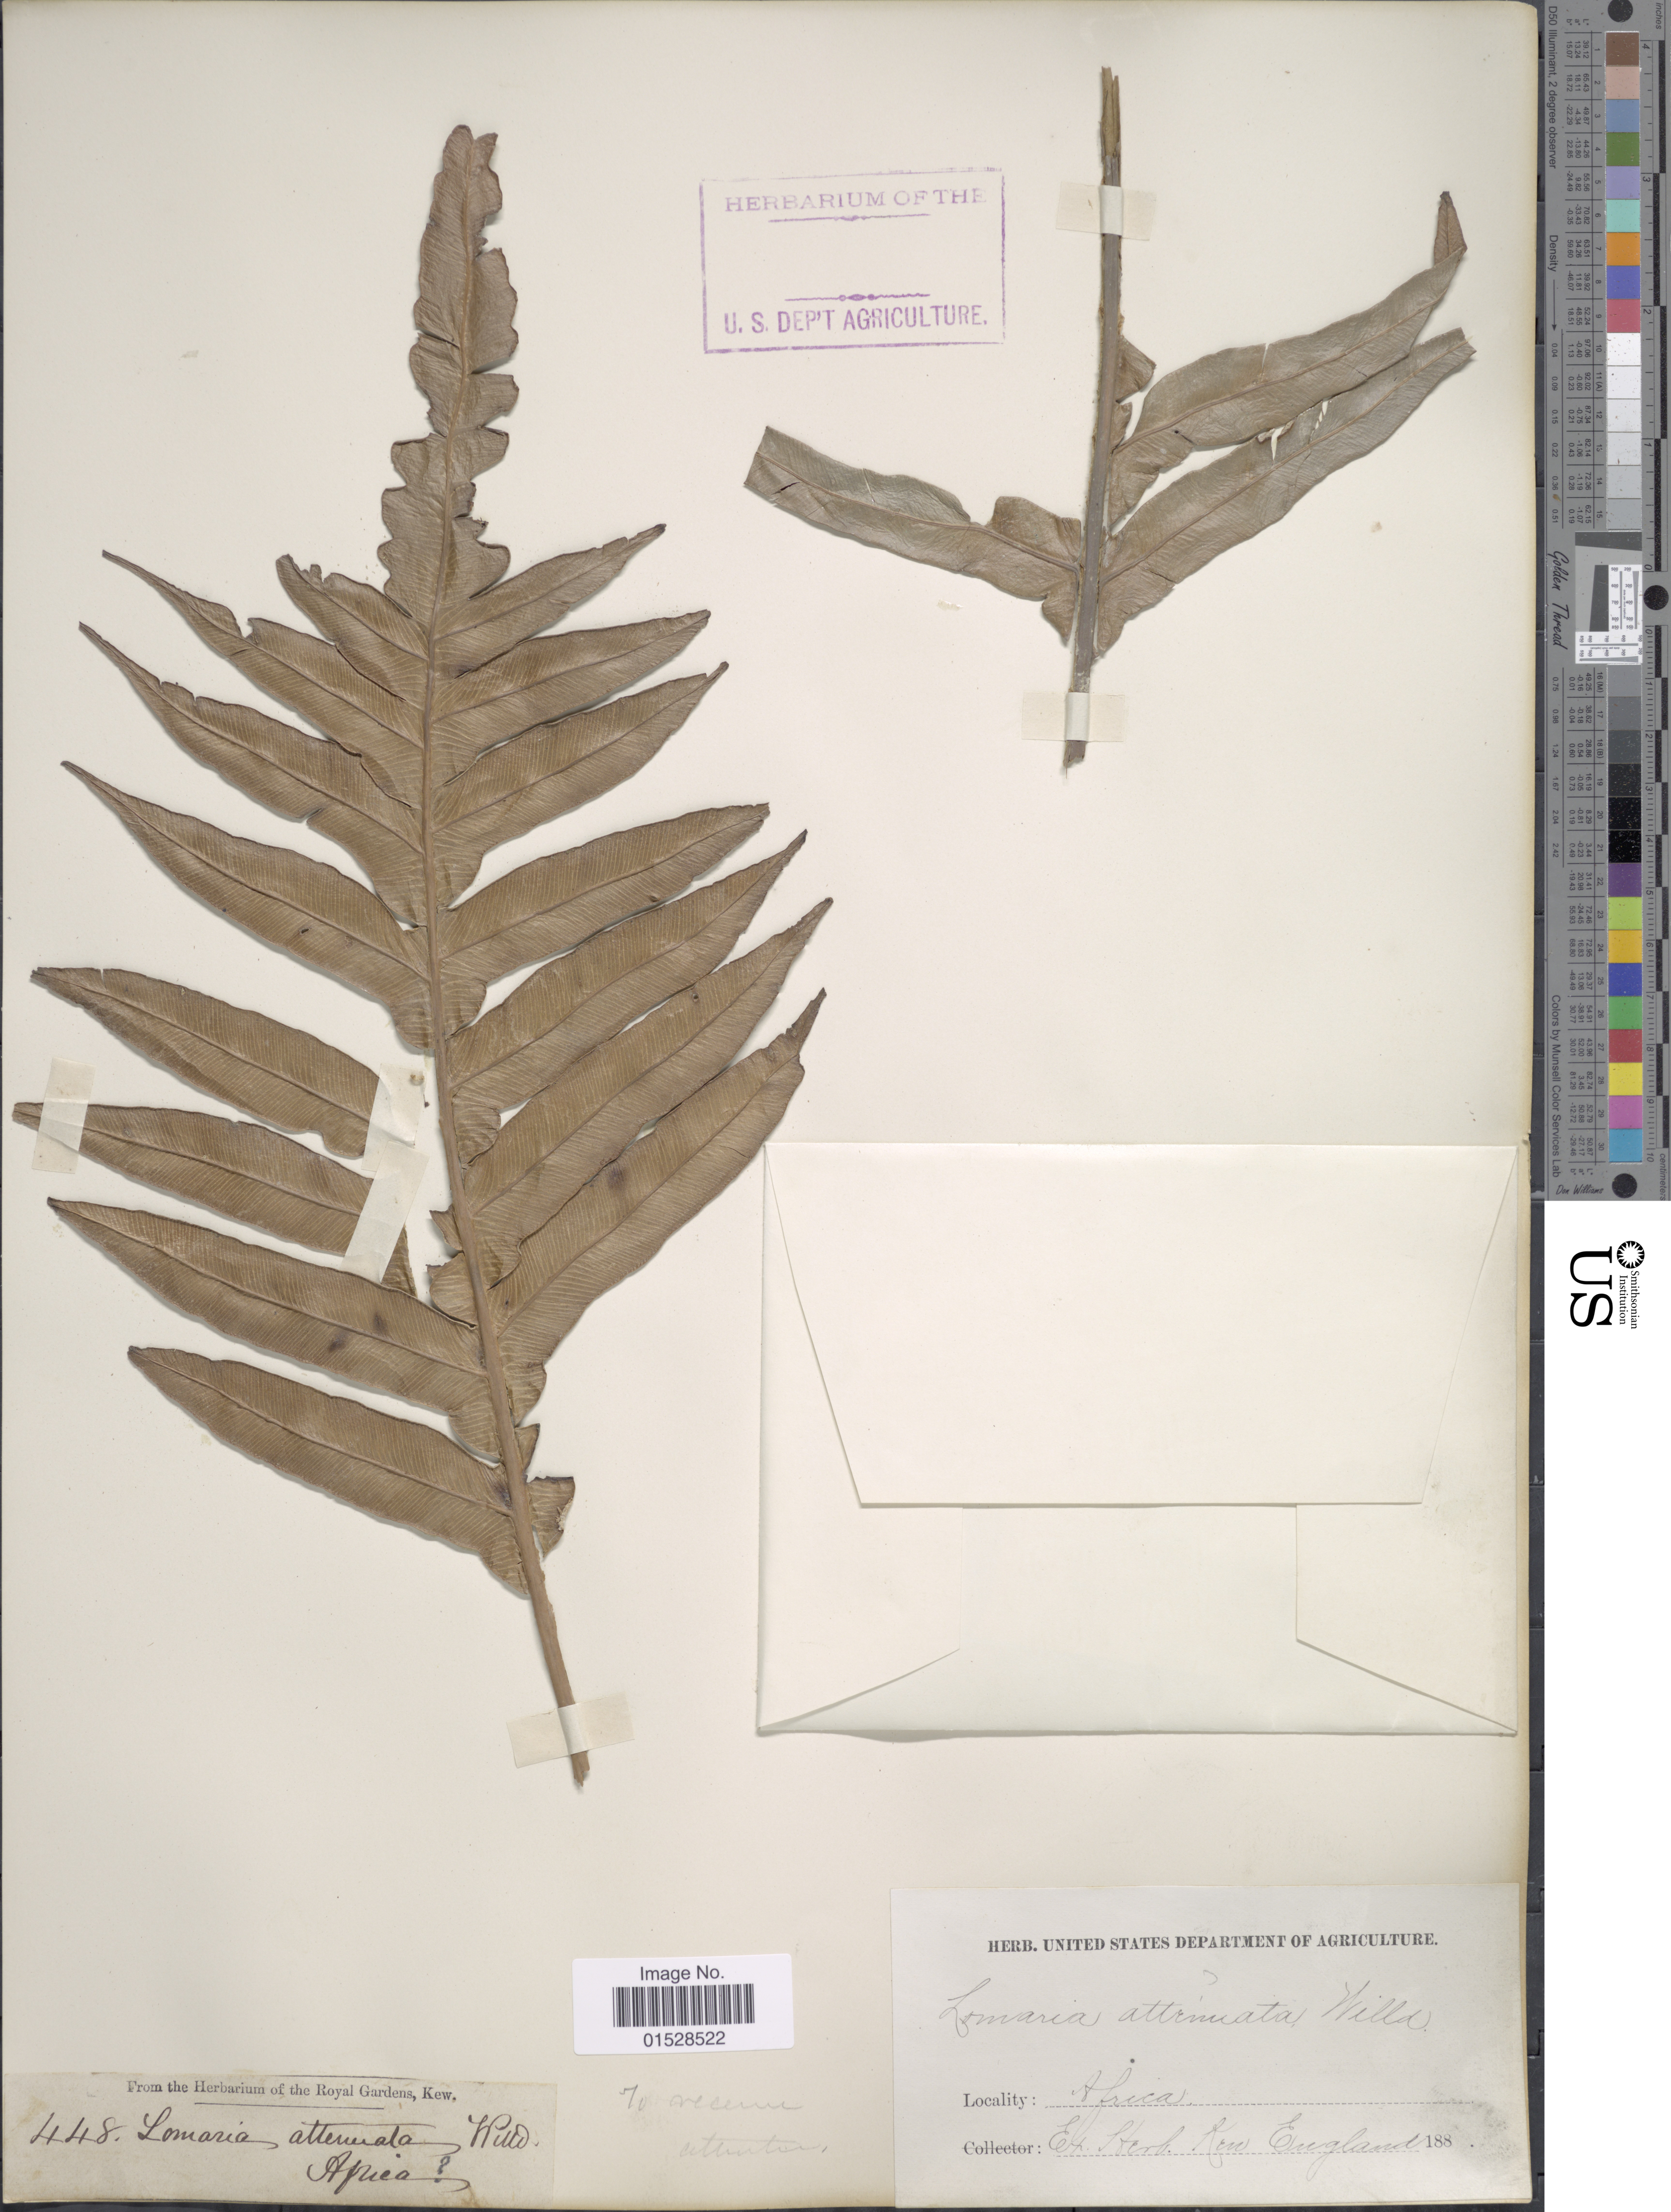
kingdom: Plantae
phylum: Tracheophyta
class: Polypodiopsida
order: Polypodiales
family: Blechnaceae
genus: Blechnum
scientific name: Blechnum attenuatum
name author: (Sw.) Mett.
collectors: ex herb. L. Castillon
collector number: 448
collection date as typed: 188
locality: Africa.